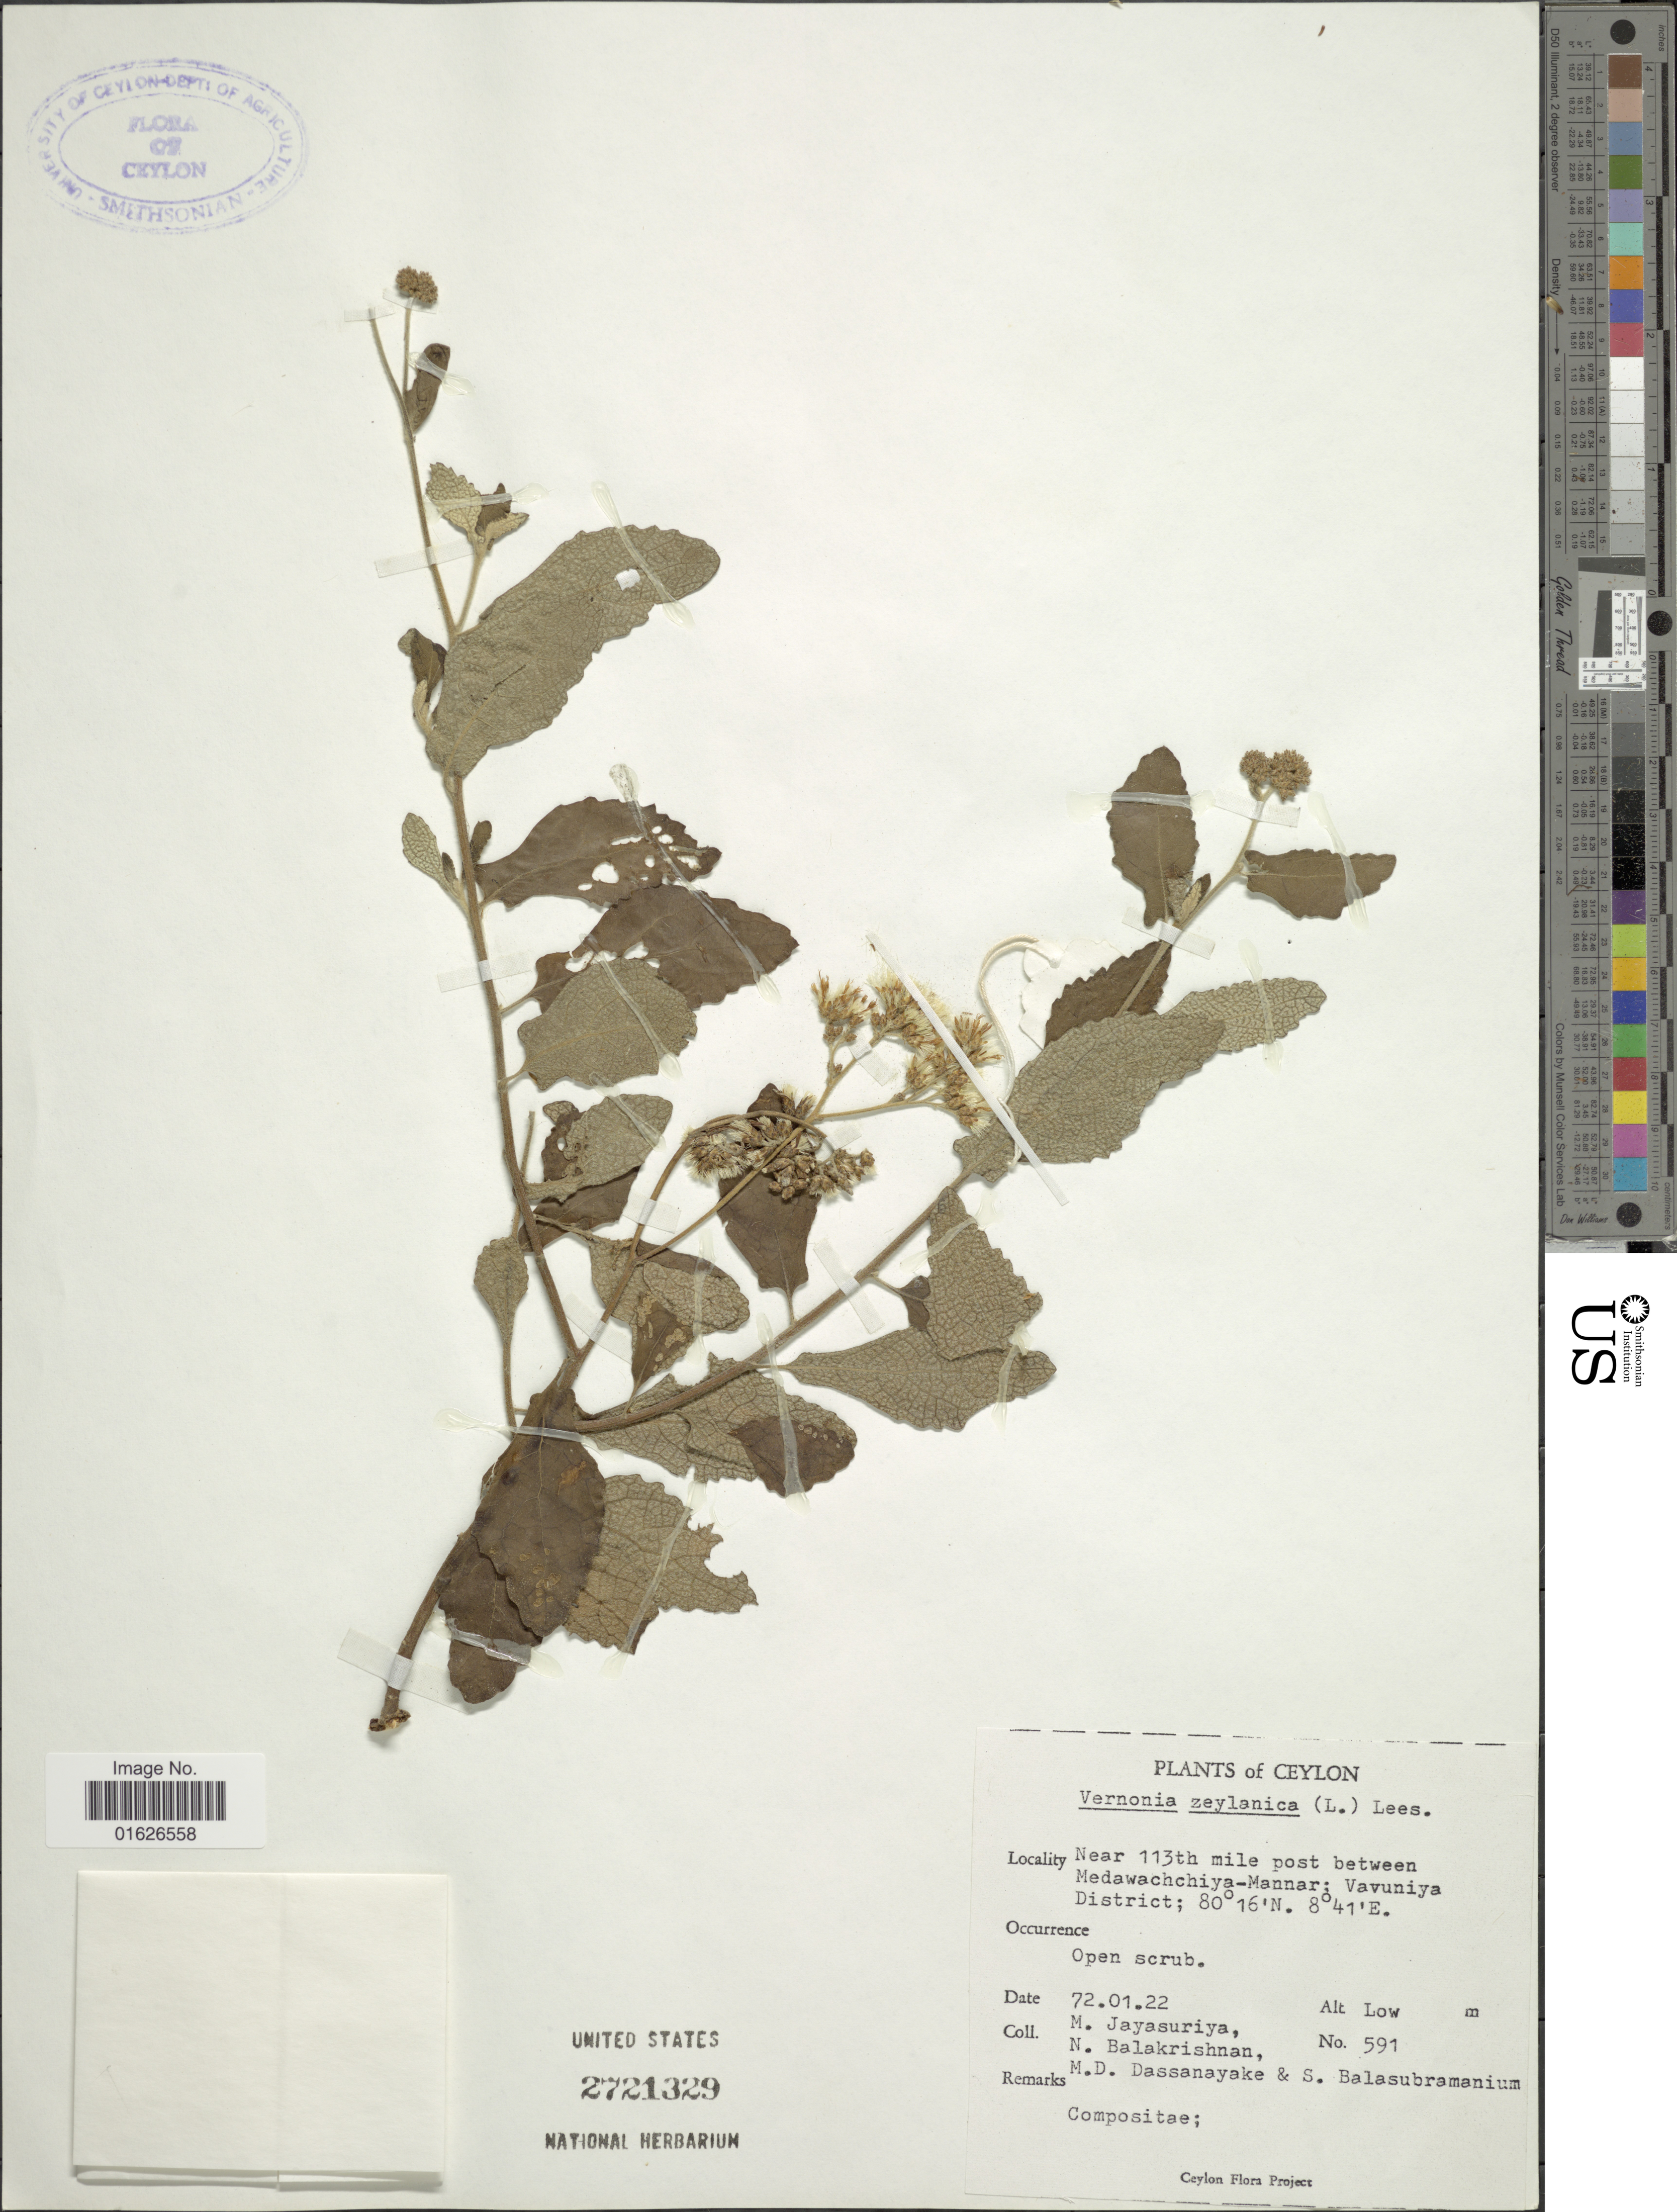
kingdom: Plantae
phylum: Tracheophyta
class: Magnoliopsida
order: Asterales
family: Asteraceae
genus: Jeffreycia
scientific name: Jeffreycia zeylanica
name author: (L.) H. Rob.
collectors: M. Jayasuriya, N. Balakrishnan, M. D. Dassanayake & S. Balasubramanium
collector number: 591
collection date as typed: Transcribed d/m/y: 22/1/72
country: Sri Lanka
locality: Ceylon, Near 113th mile post between Medawachchiya - Mannar; Vayuniya District.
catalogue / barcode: US 2721329